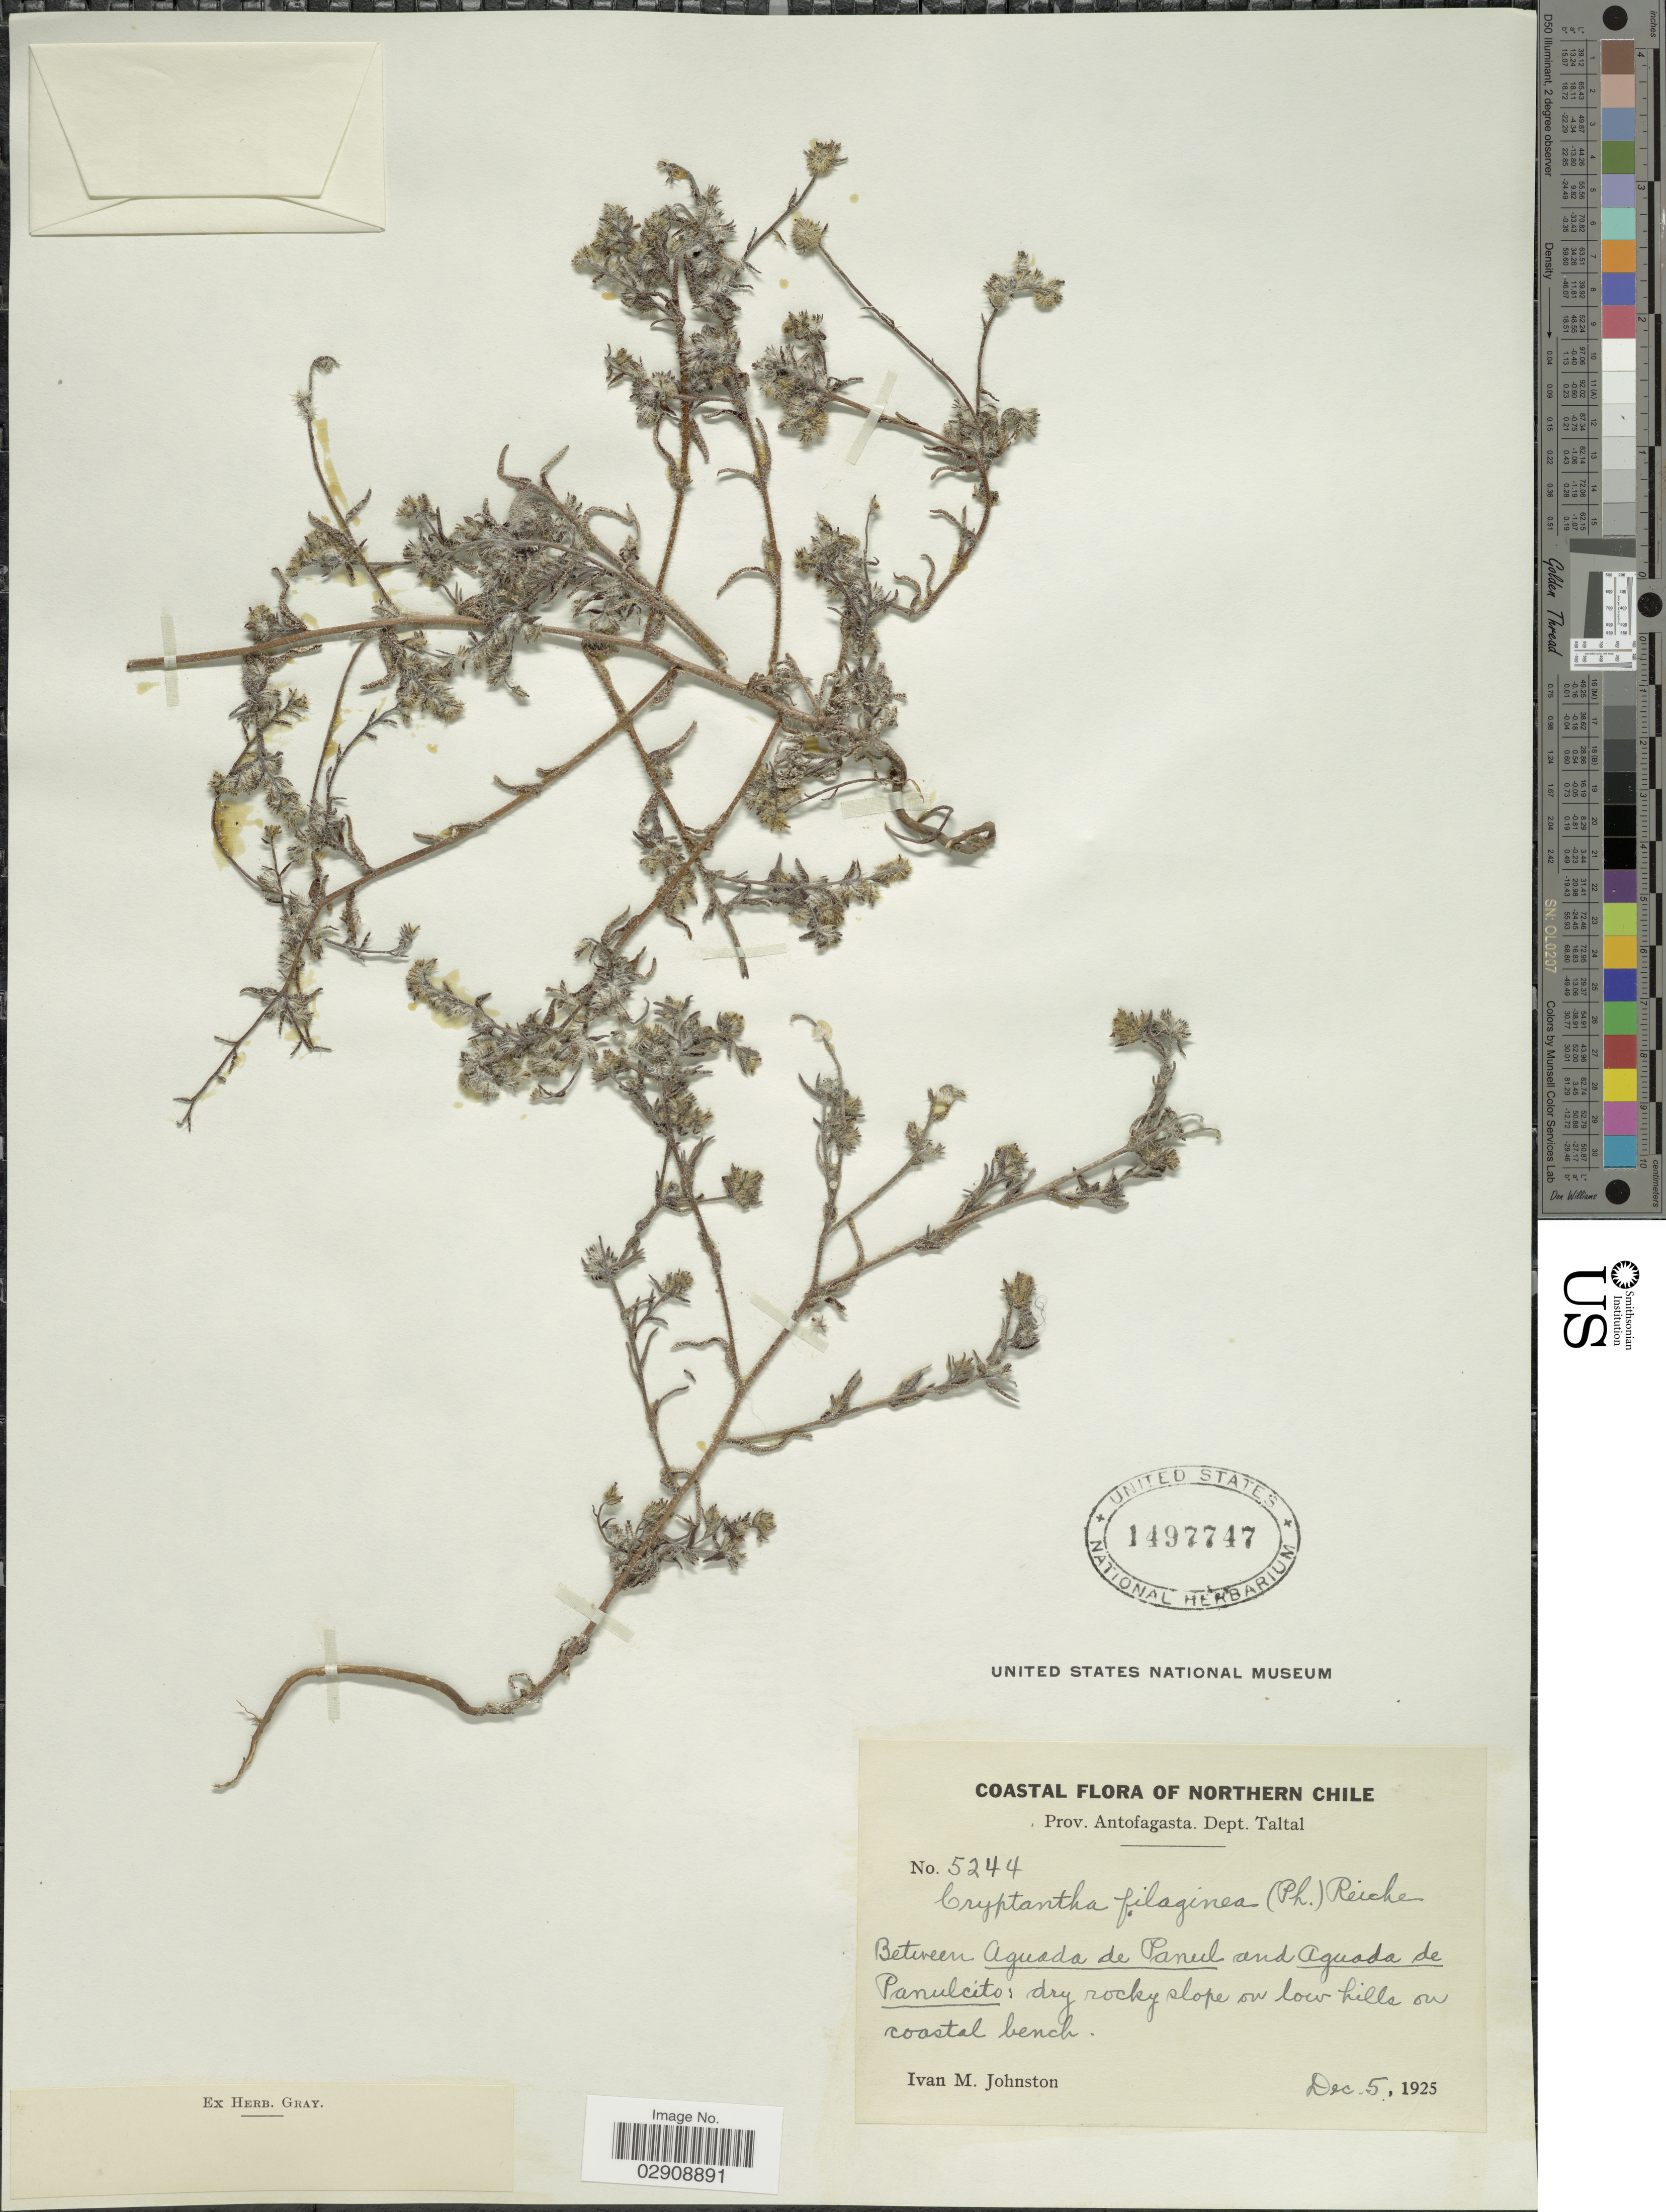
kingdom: Plantae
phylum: Tracheophyta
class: Magnoliopsida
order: Boraginales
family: Boraginaceae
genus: Cryptantha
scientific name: Cryptantha filaginea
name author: (Phil.) Reiche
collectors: I.M. Johnston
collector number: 5244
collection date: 1925-12-05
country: Chile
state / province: Antofagasta (II)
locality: Between Aguada de Panul and Aguada de Panulcito: dry rocky slope on low hills on coastal bench. Prov. Antofagasta, Dept. Taltal. Northern Chile.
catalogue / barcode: US 1497747